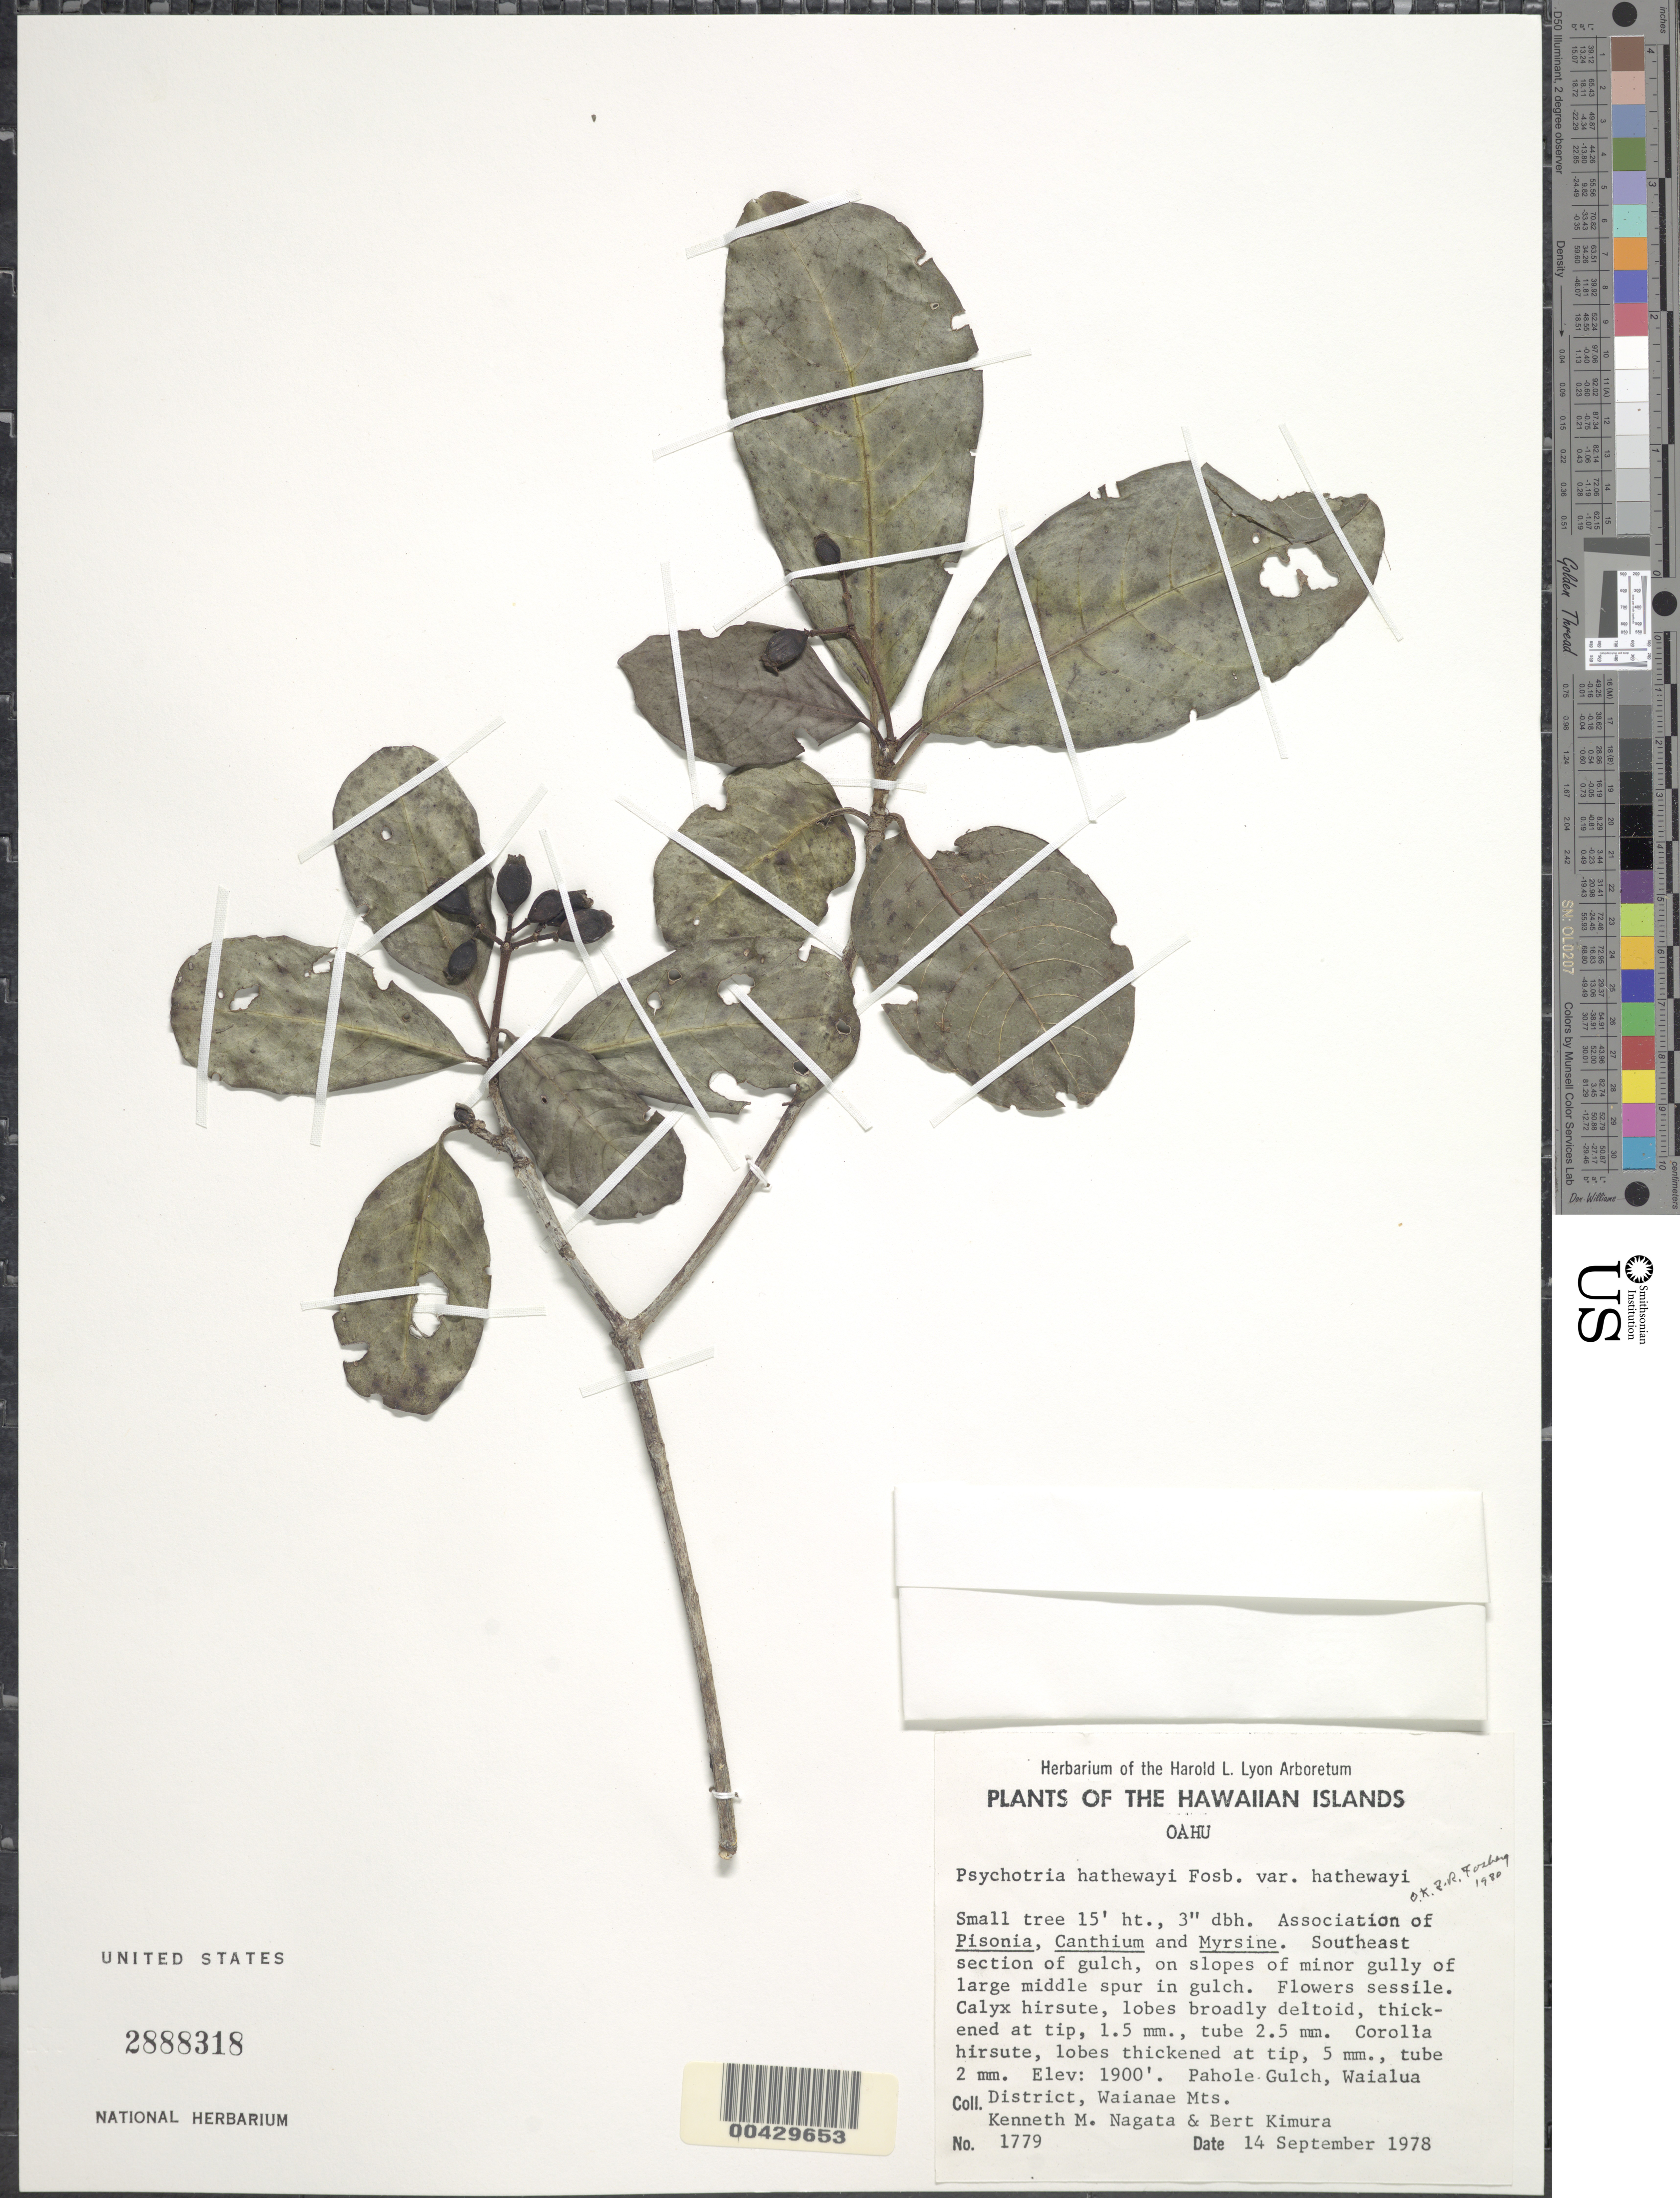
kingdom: Plantae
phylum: Tracheophyta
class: Magnoliopsida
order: Gentianales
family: Rubiaceae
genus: Psychotria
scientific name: Psychotria hathewayi var. hathewayi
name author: Fosberg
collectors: K. Nagata & B. Kimura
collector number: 1779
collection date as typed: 14 Sep 1978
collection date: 1978-09-14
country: United States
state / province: Hawaii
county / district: Honolulu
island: Oahu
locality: SE section of gulch, on slopes of minor gully of large middle spur in gulch; Pahole Gulch, Waialua District, Waianae Mts.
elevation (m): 579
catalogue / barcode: US 2888318